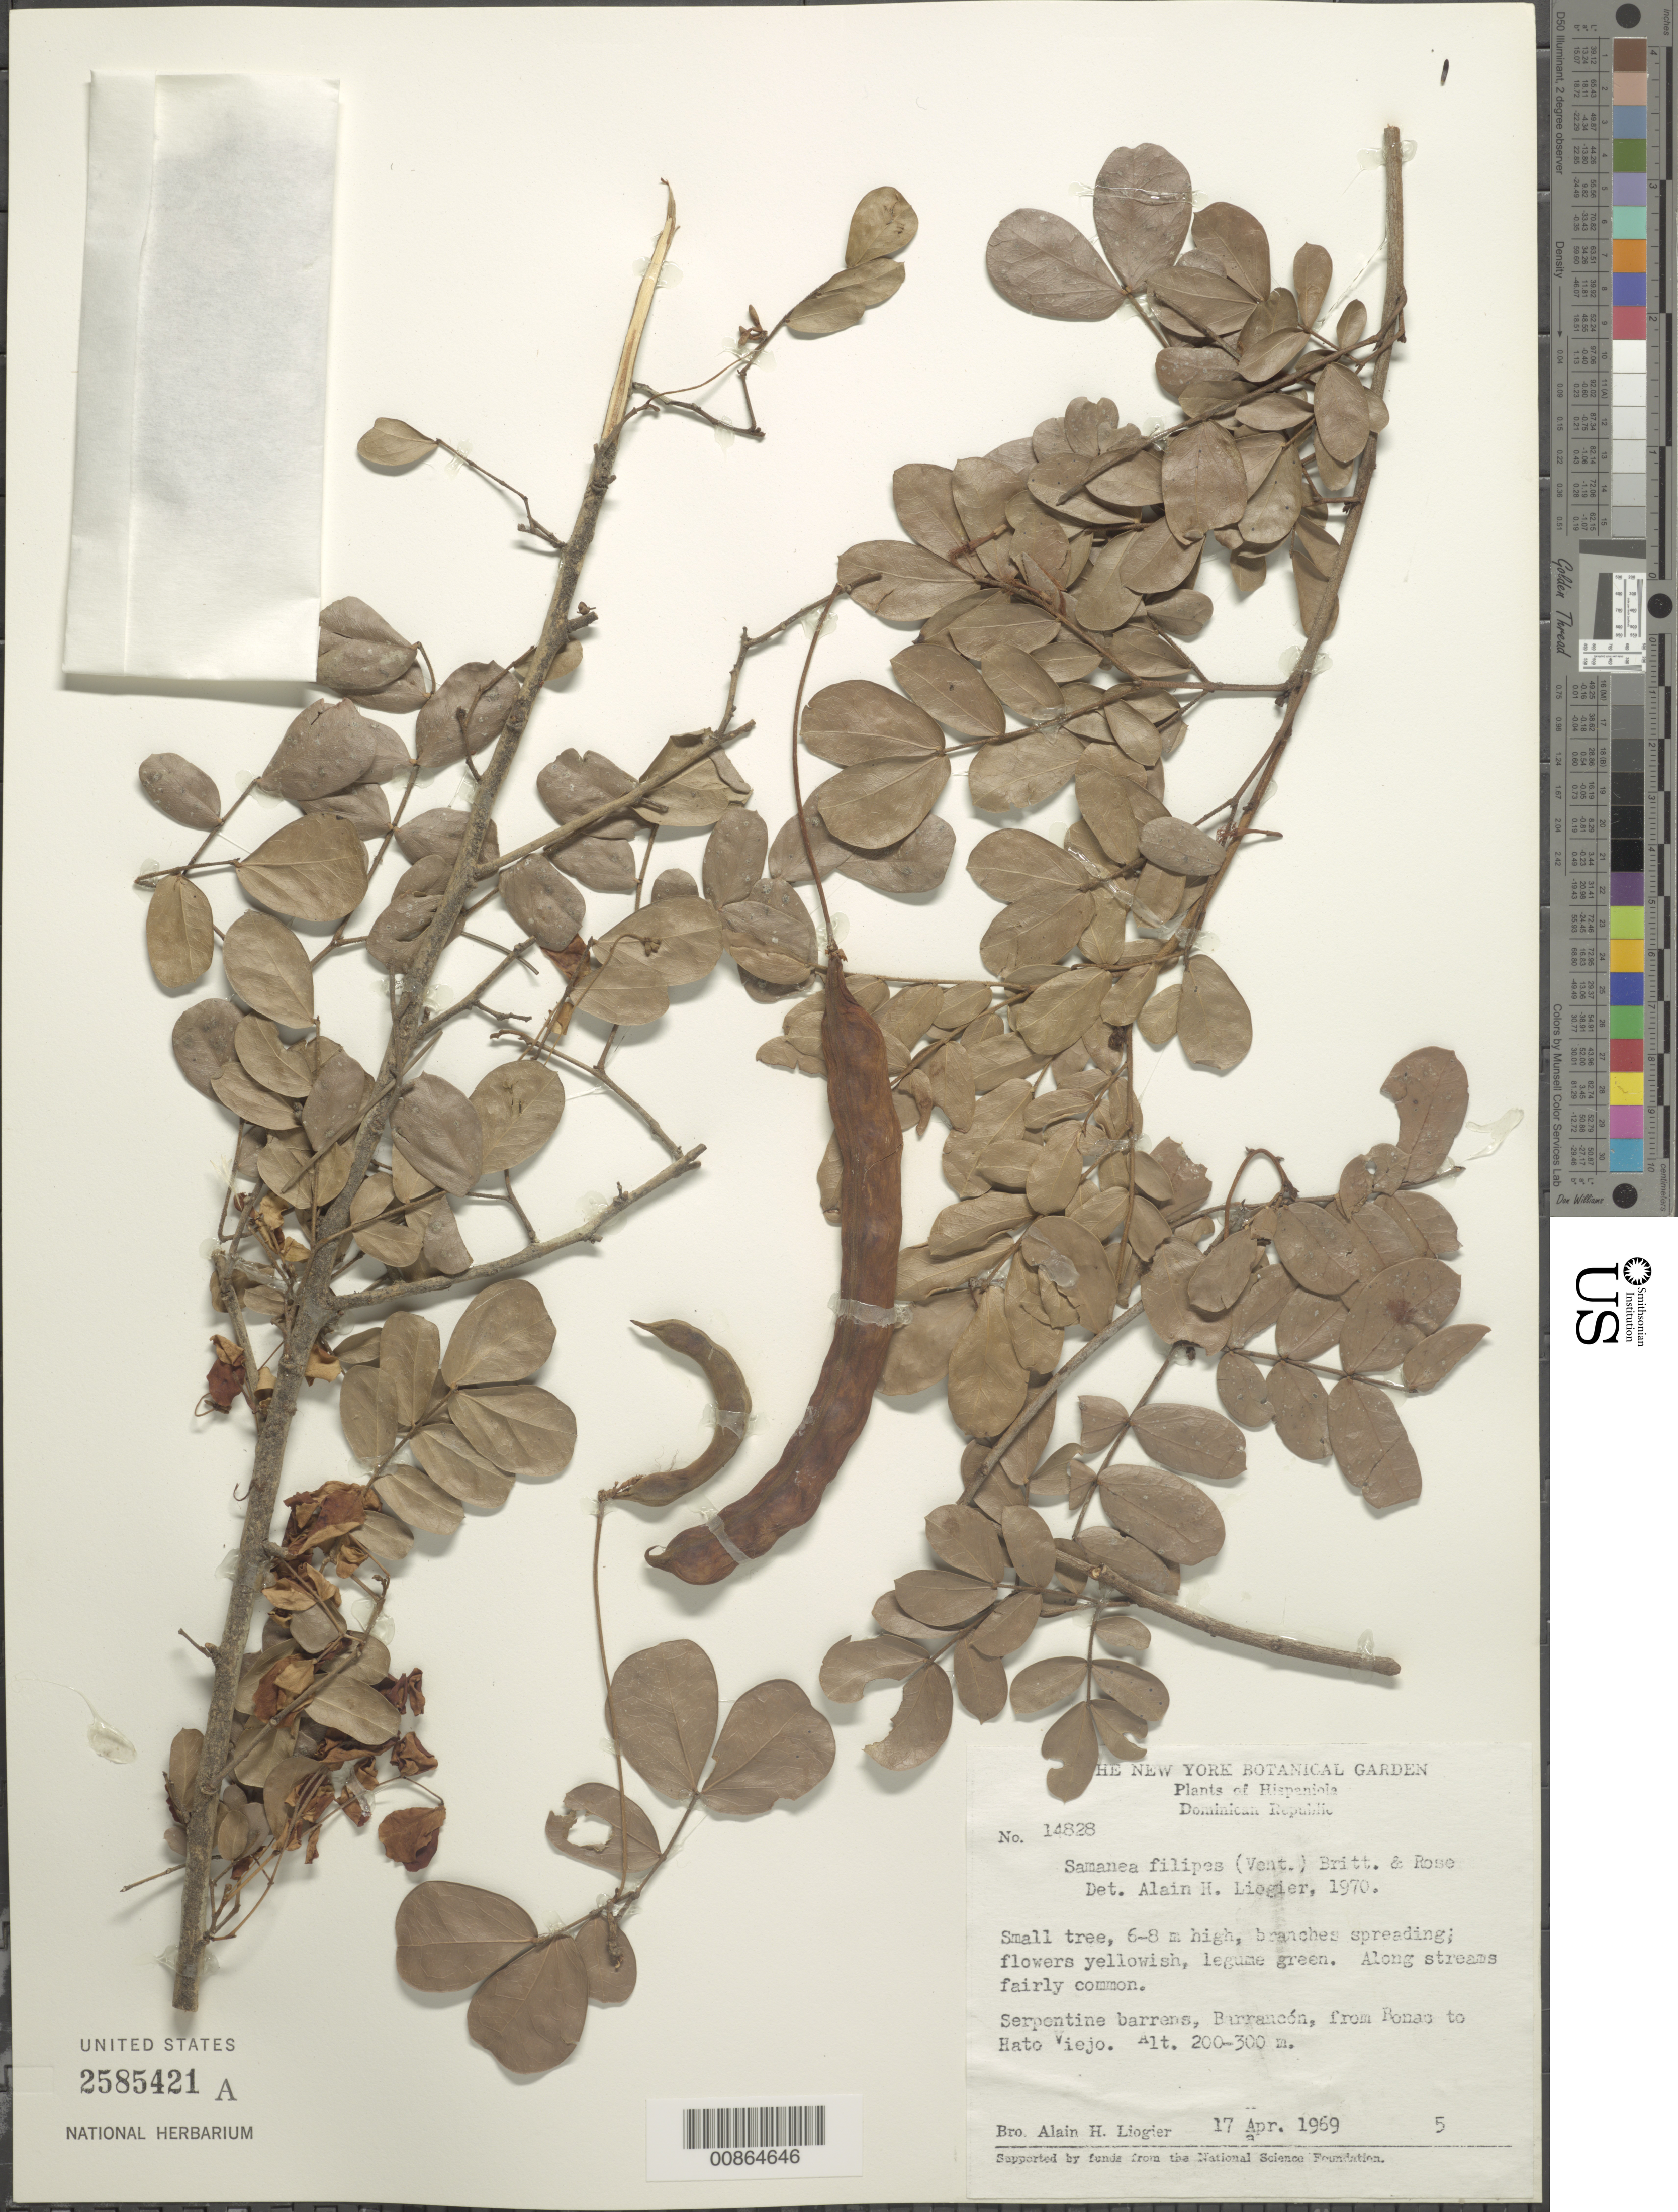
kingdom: Plantae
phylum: Tracheophyta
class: Magnoliopsida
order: Fabales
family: Fabaceae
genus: Pithecellobium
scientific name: Pithecellobium filipes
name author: (Vent.) Benth.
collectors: A. H. Liogier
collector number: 14828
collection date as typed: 17 Apr 1969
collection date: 1969-04-17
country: Dominican Republic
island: Hispaniola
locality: Barrancón, from Bonao to Hato Viejo.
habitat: Along streams. Serpentine barrens.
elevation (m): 200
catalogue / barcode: US 2585421A